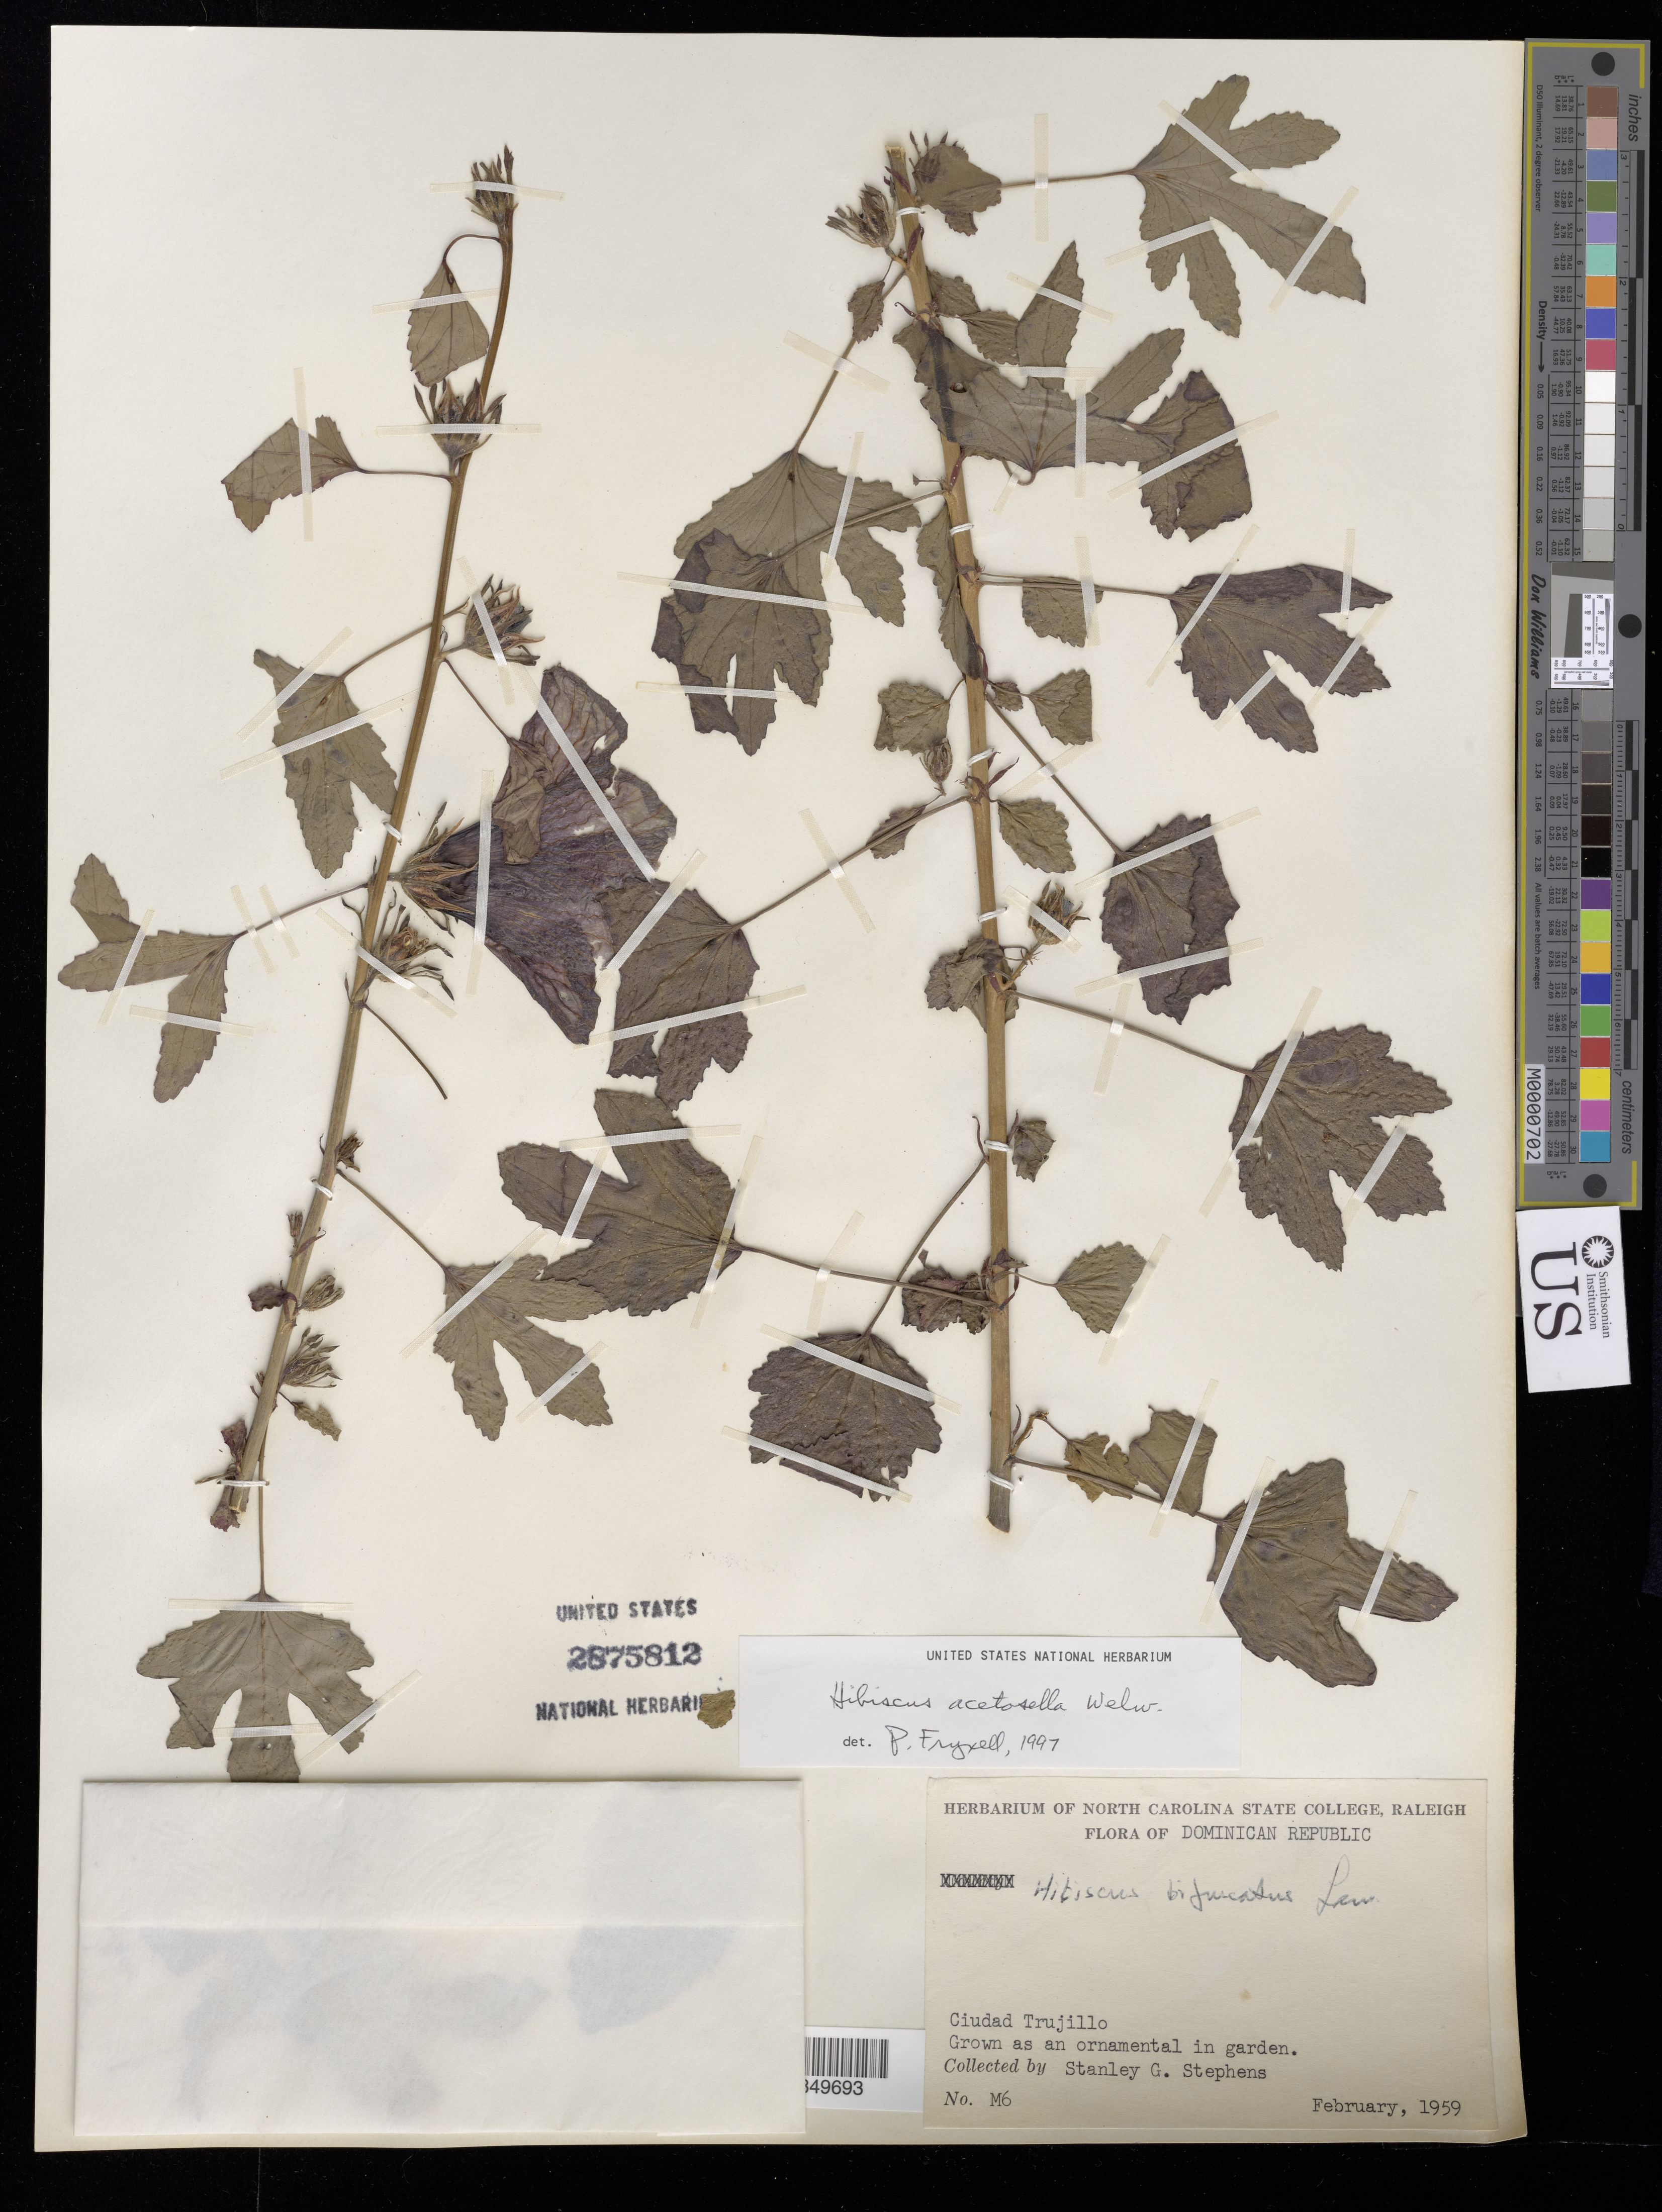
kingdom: Plantae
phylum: Tracheophyta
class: Magnoliopsida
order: Malvales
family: Malvaceae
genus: Sabdariffa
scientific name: Sabdariffa acetosella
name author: (Welw. ex Hiern) M.M. Hanes & R.L. Barrett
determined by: Dorr, Laurence J., Curator (BOT), Smithsonian Institution - National Museum of Natural History (UNITED STATES)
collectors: S. Stephens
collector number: M 6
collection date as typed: Feb 1959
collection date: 1959-02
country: Dominican Republic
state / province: Distrito Nacional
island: Hispaniola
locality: Santo Domingo City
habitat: In garden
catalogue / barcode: US 2875812